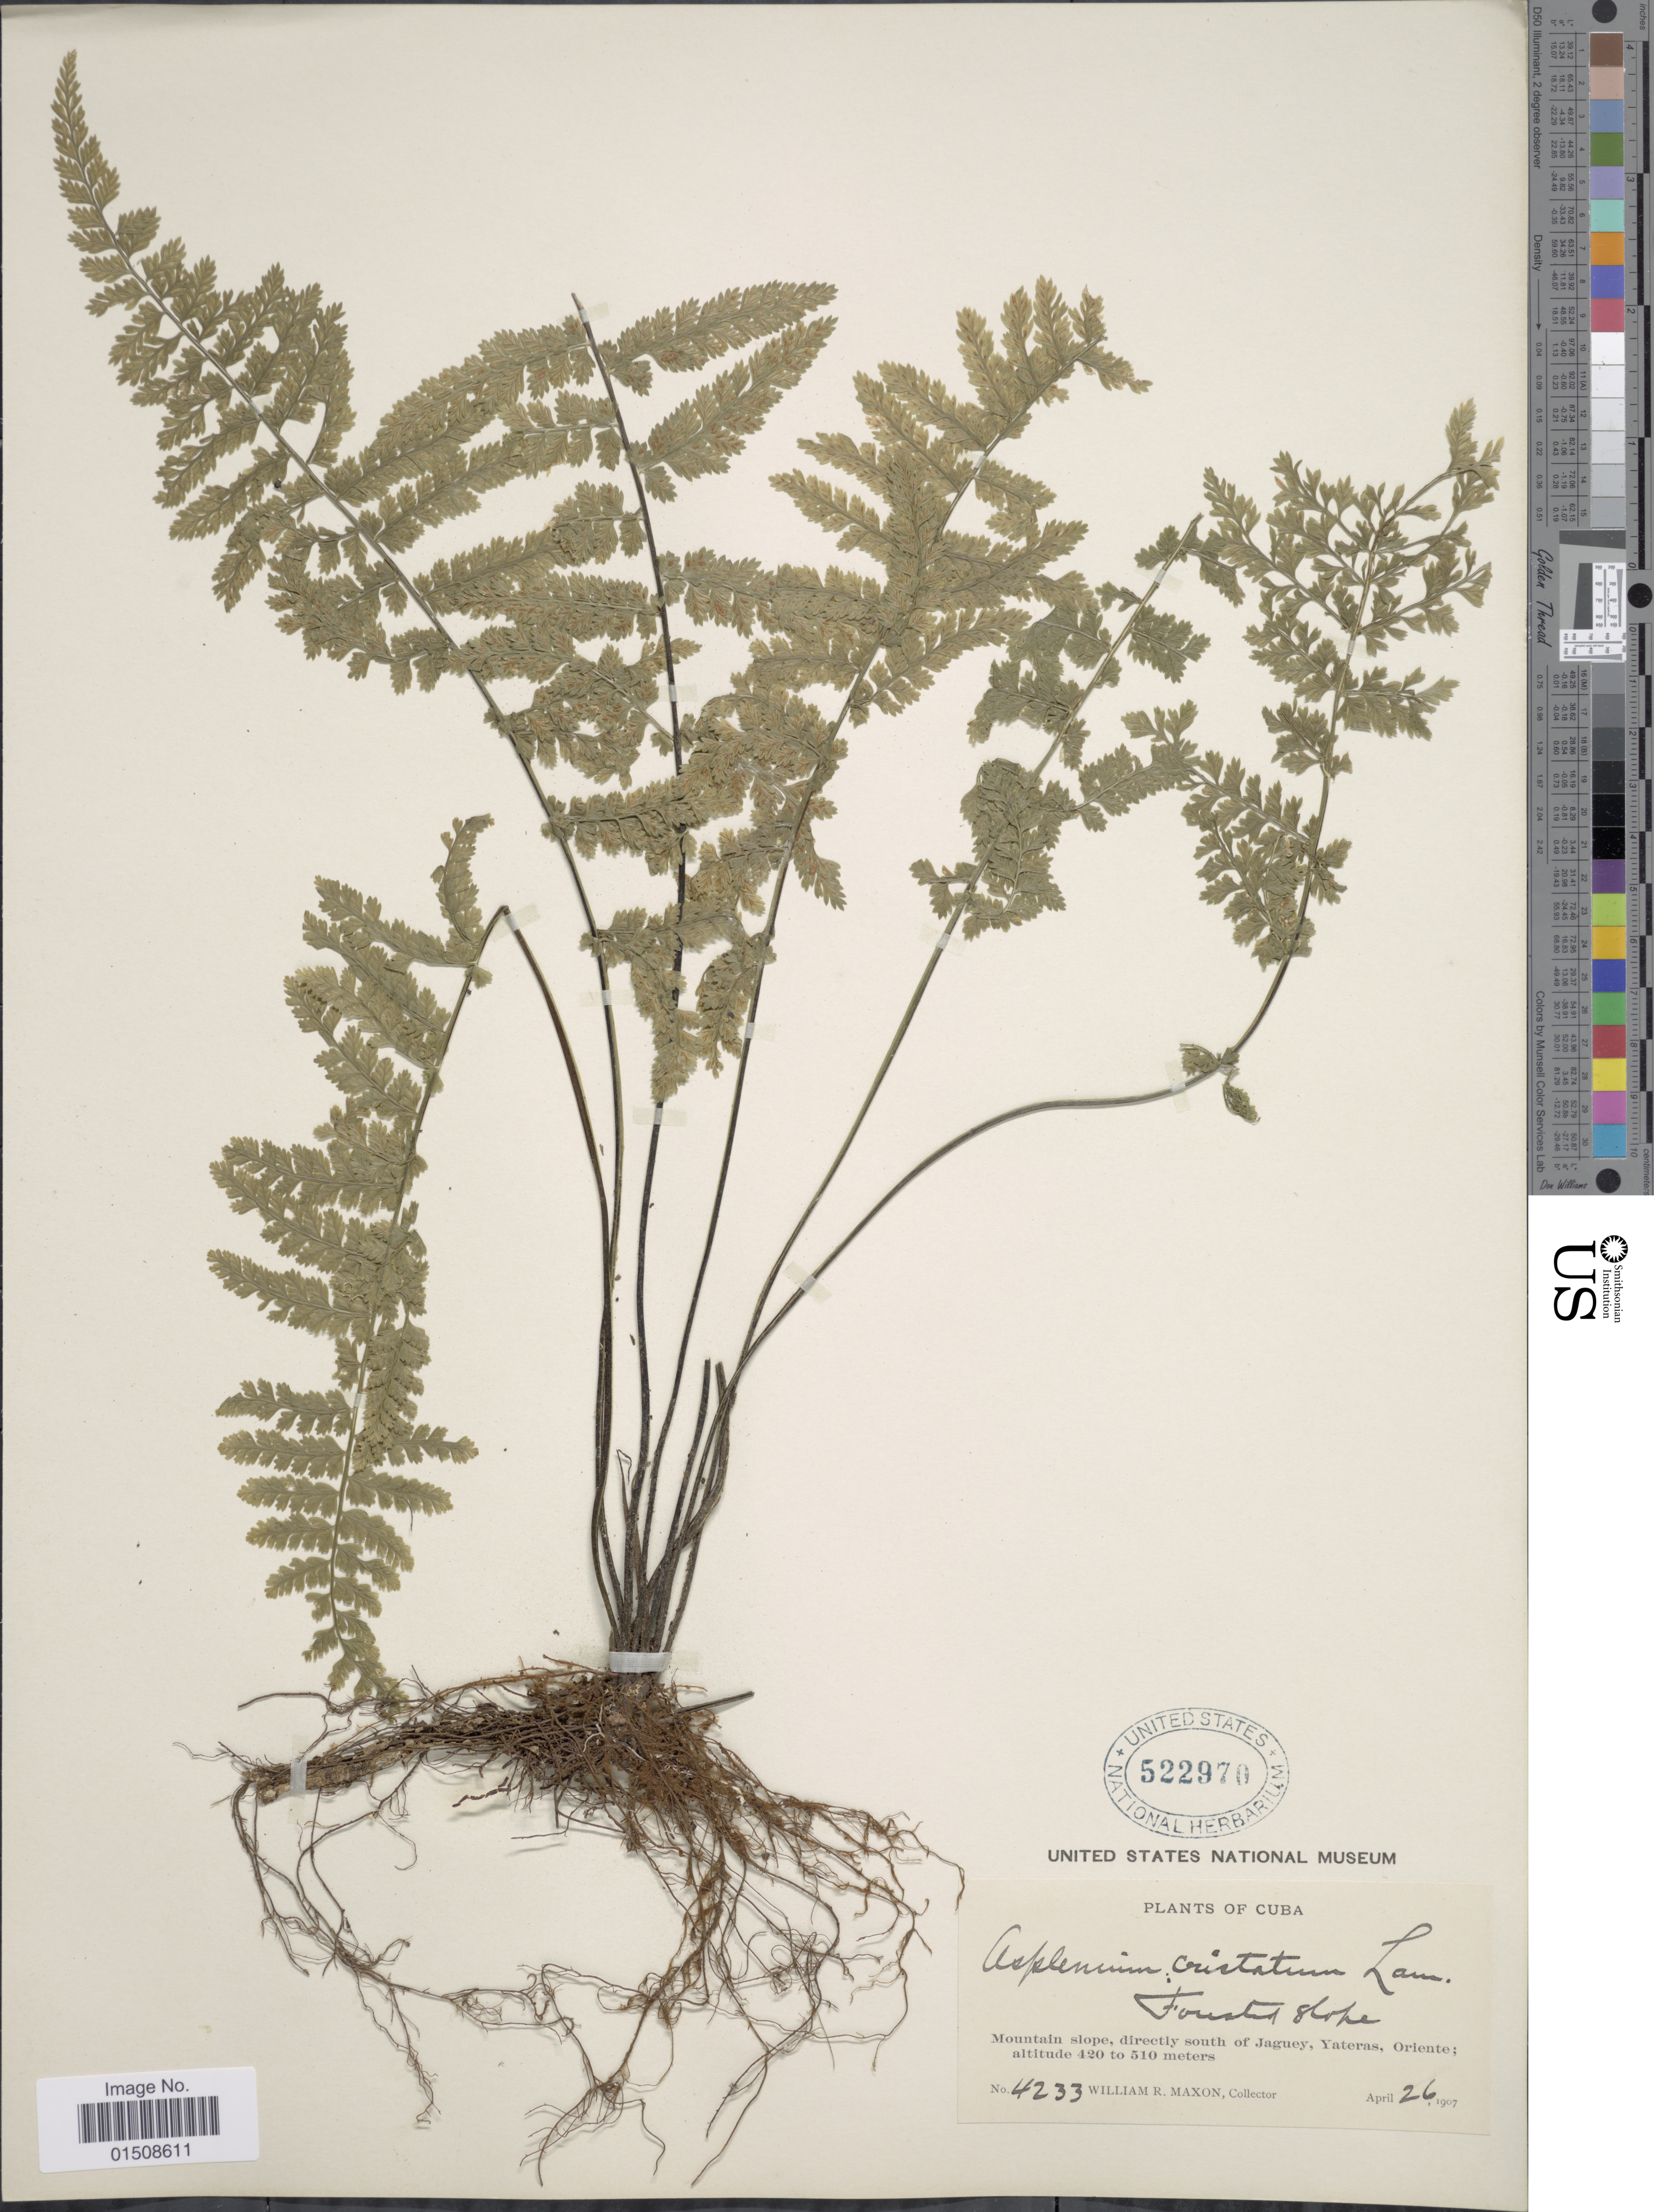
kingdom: Plantae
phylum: Tracheophyta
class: Polypodiopsida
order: Polypodiales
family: Aspleniaceae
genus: Asplenium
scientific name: Asplenium cristatum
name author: Lam.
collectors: W. R. Maxon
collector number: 4233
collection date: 1907-04-26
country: Cuba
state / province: Oriente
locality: Mountain slope, directly south of Jaguey, Yateras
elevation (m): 420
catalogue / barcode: US 522970